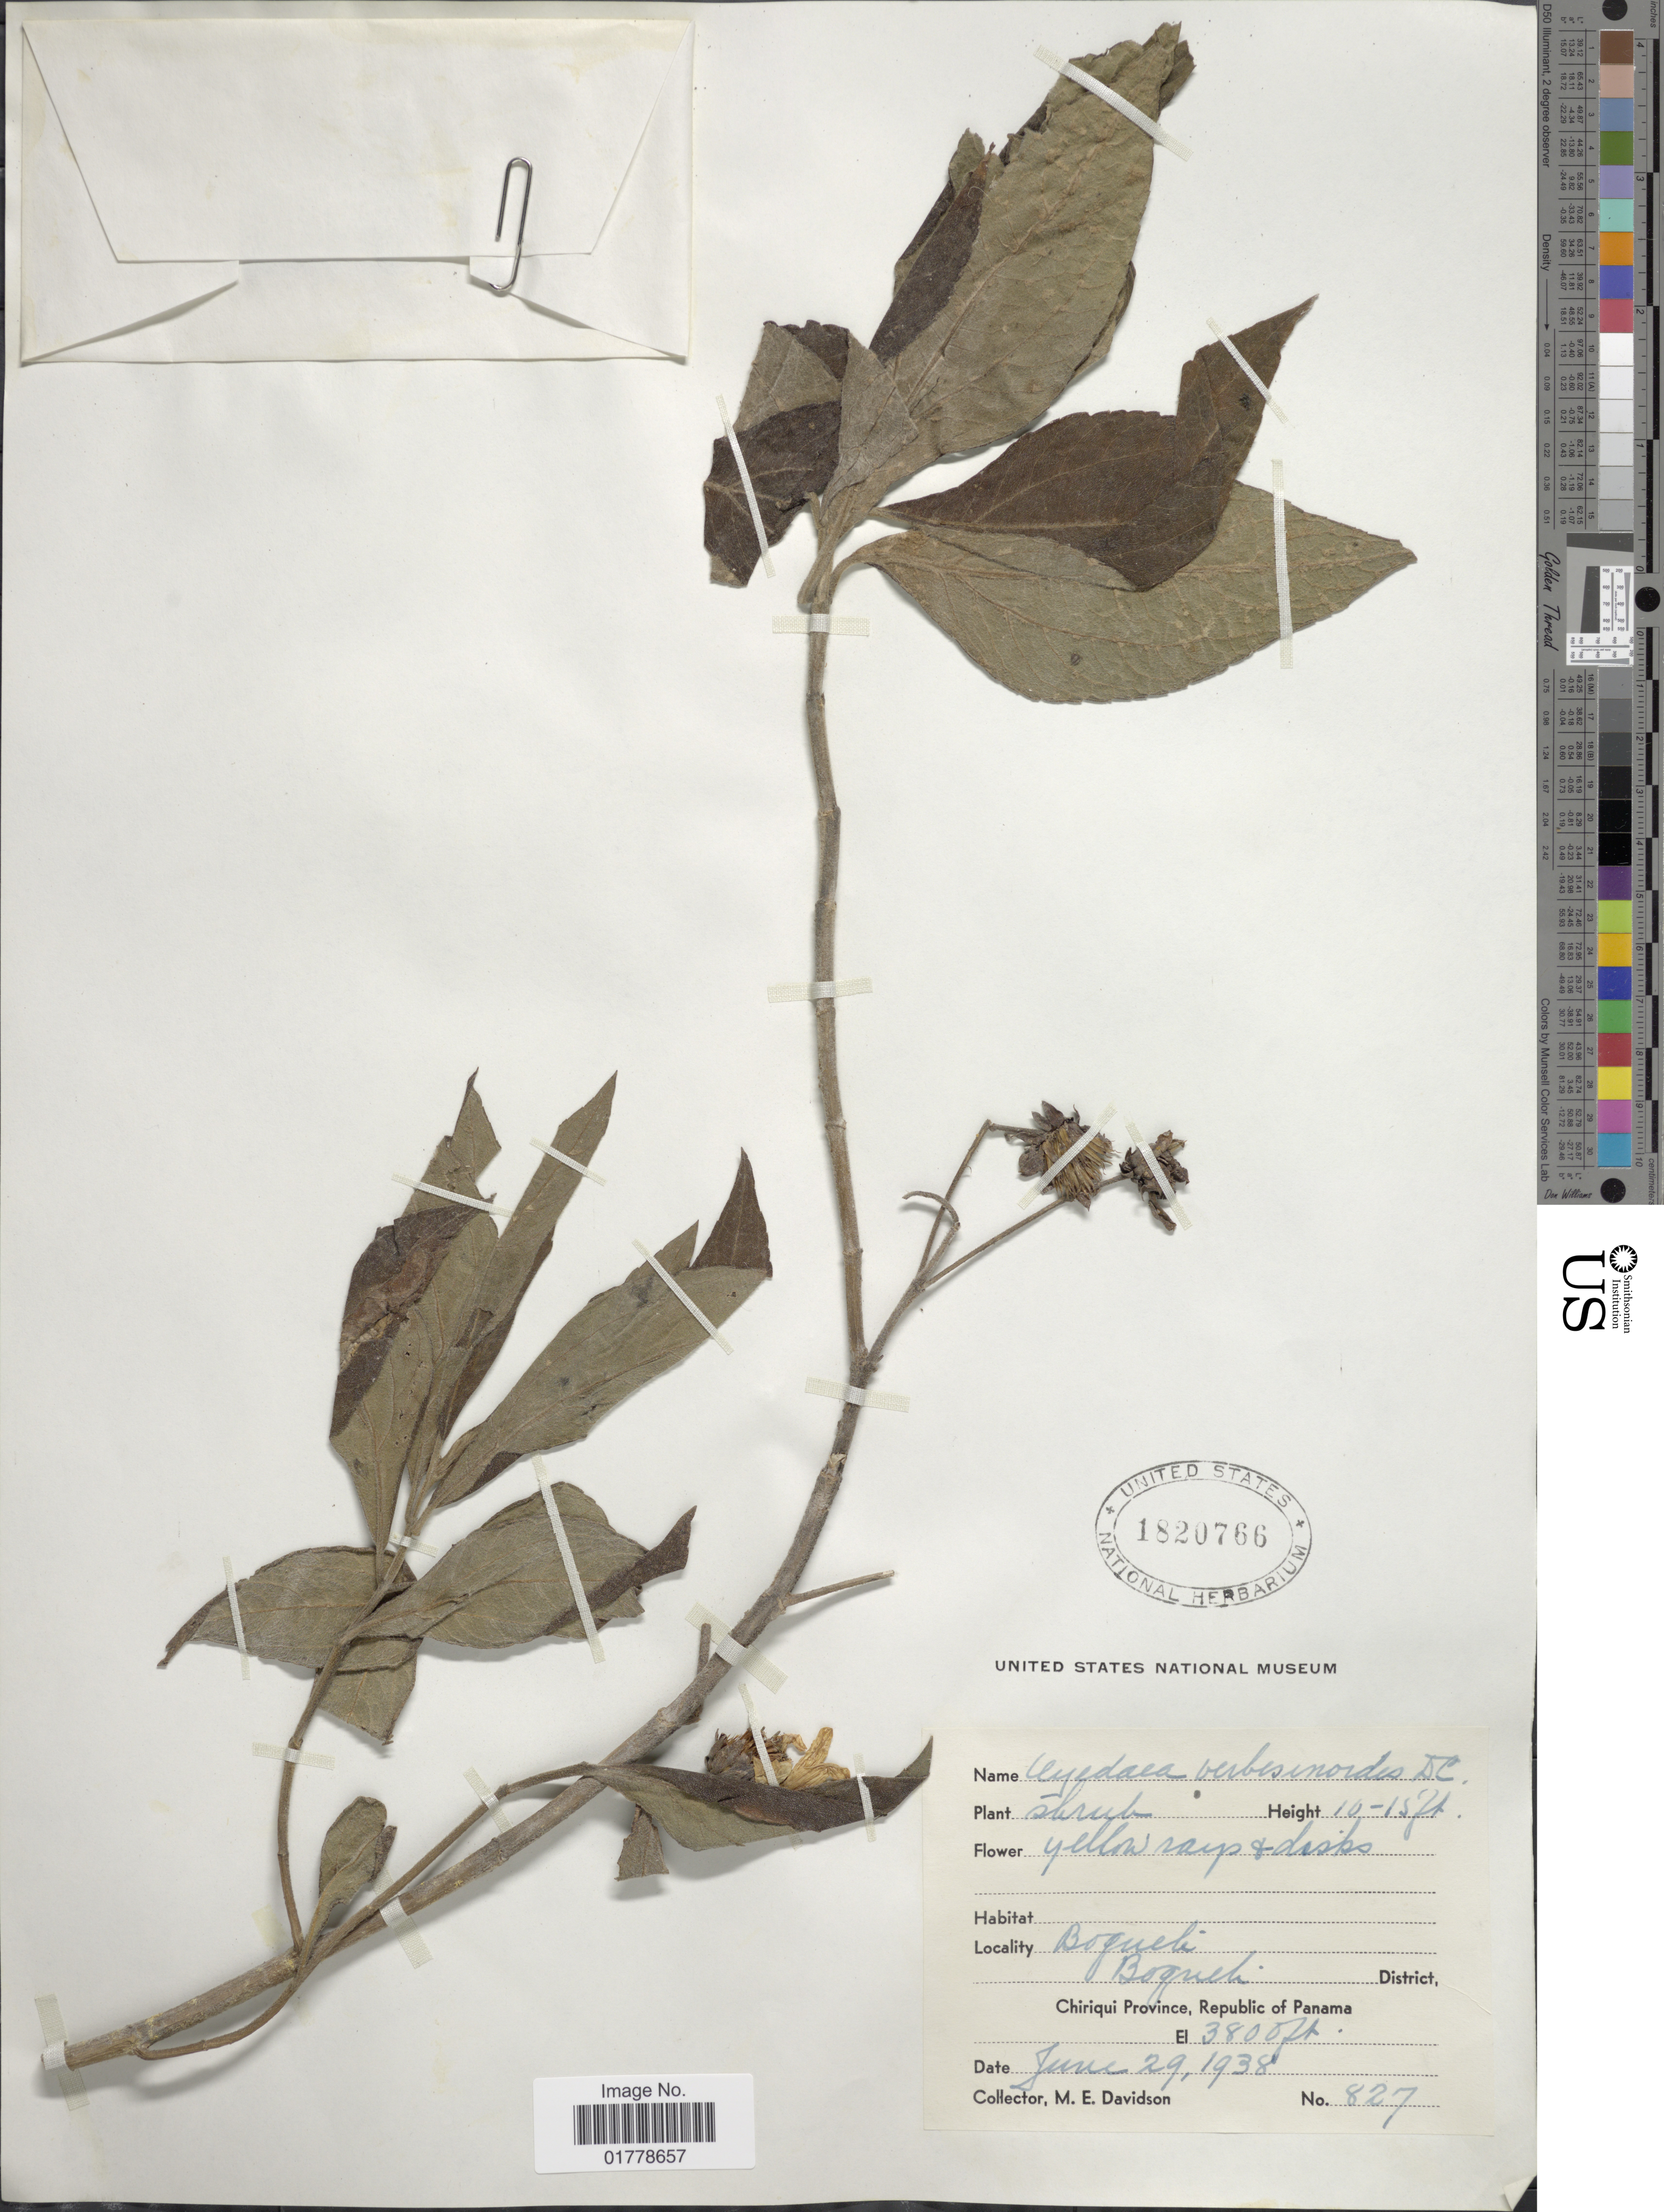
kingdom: Plantae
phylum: Tracheophyta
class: Magnoliopsida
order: Asterales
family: Asteraceae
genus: Oyedaea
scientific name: Oyedaea verbesinoides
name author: DC.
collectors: M. E. Davidson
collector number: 827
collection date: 1938-06-29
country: Panama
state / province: Chiriqui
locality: Boqueli. Boqueli District, Chiriqui Province, Republic of Panama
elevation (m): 1158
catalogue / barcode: US 1820766